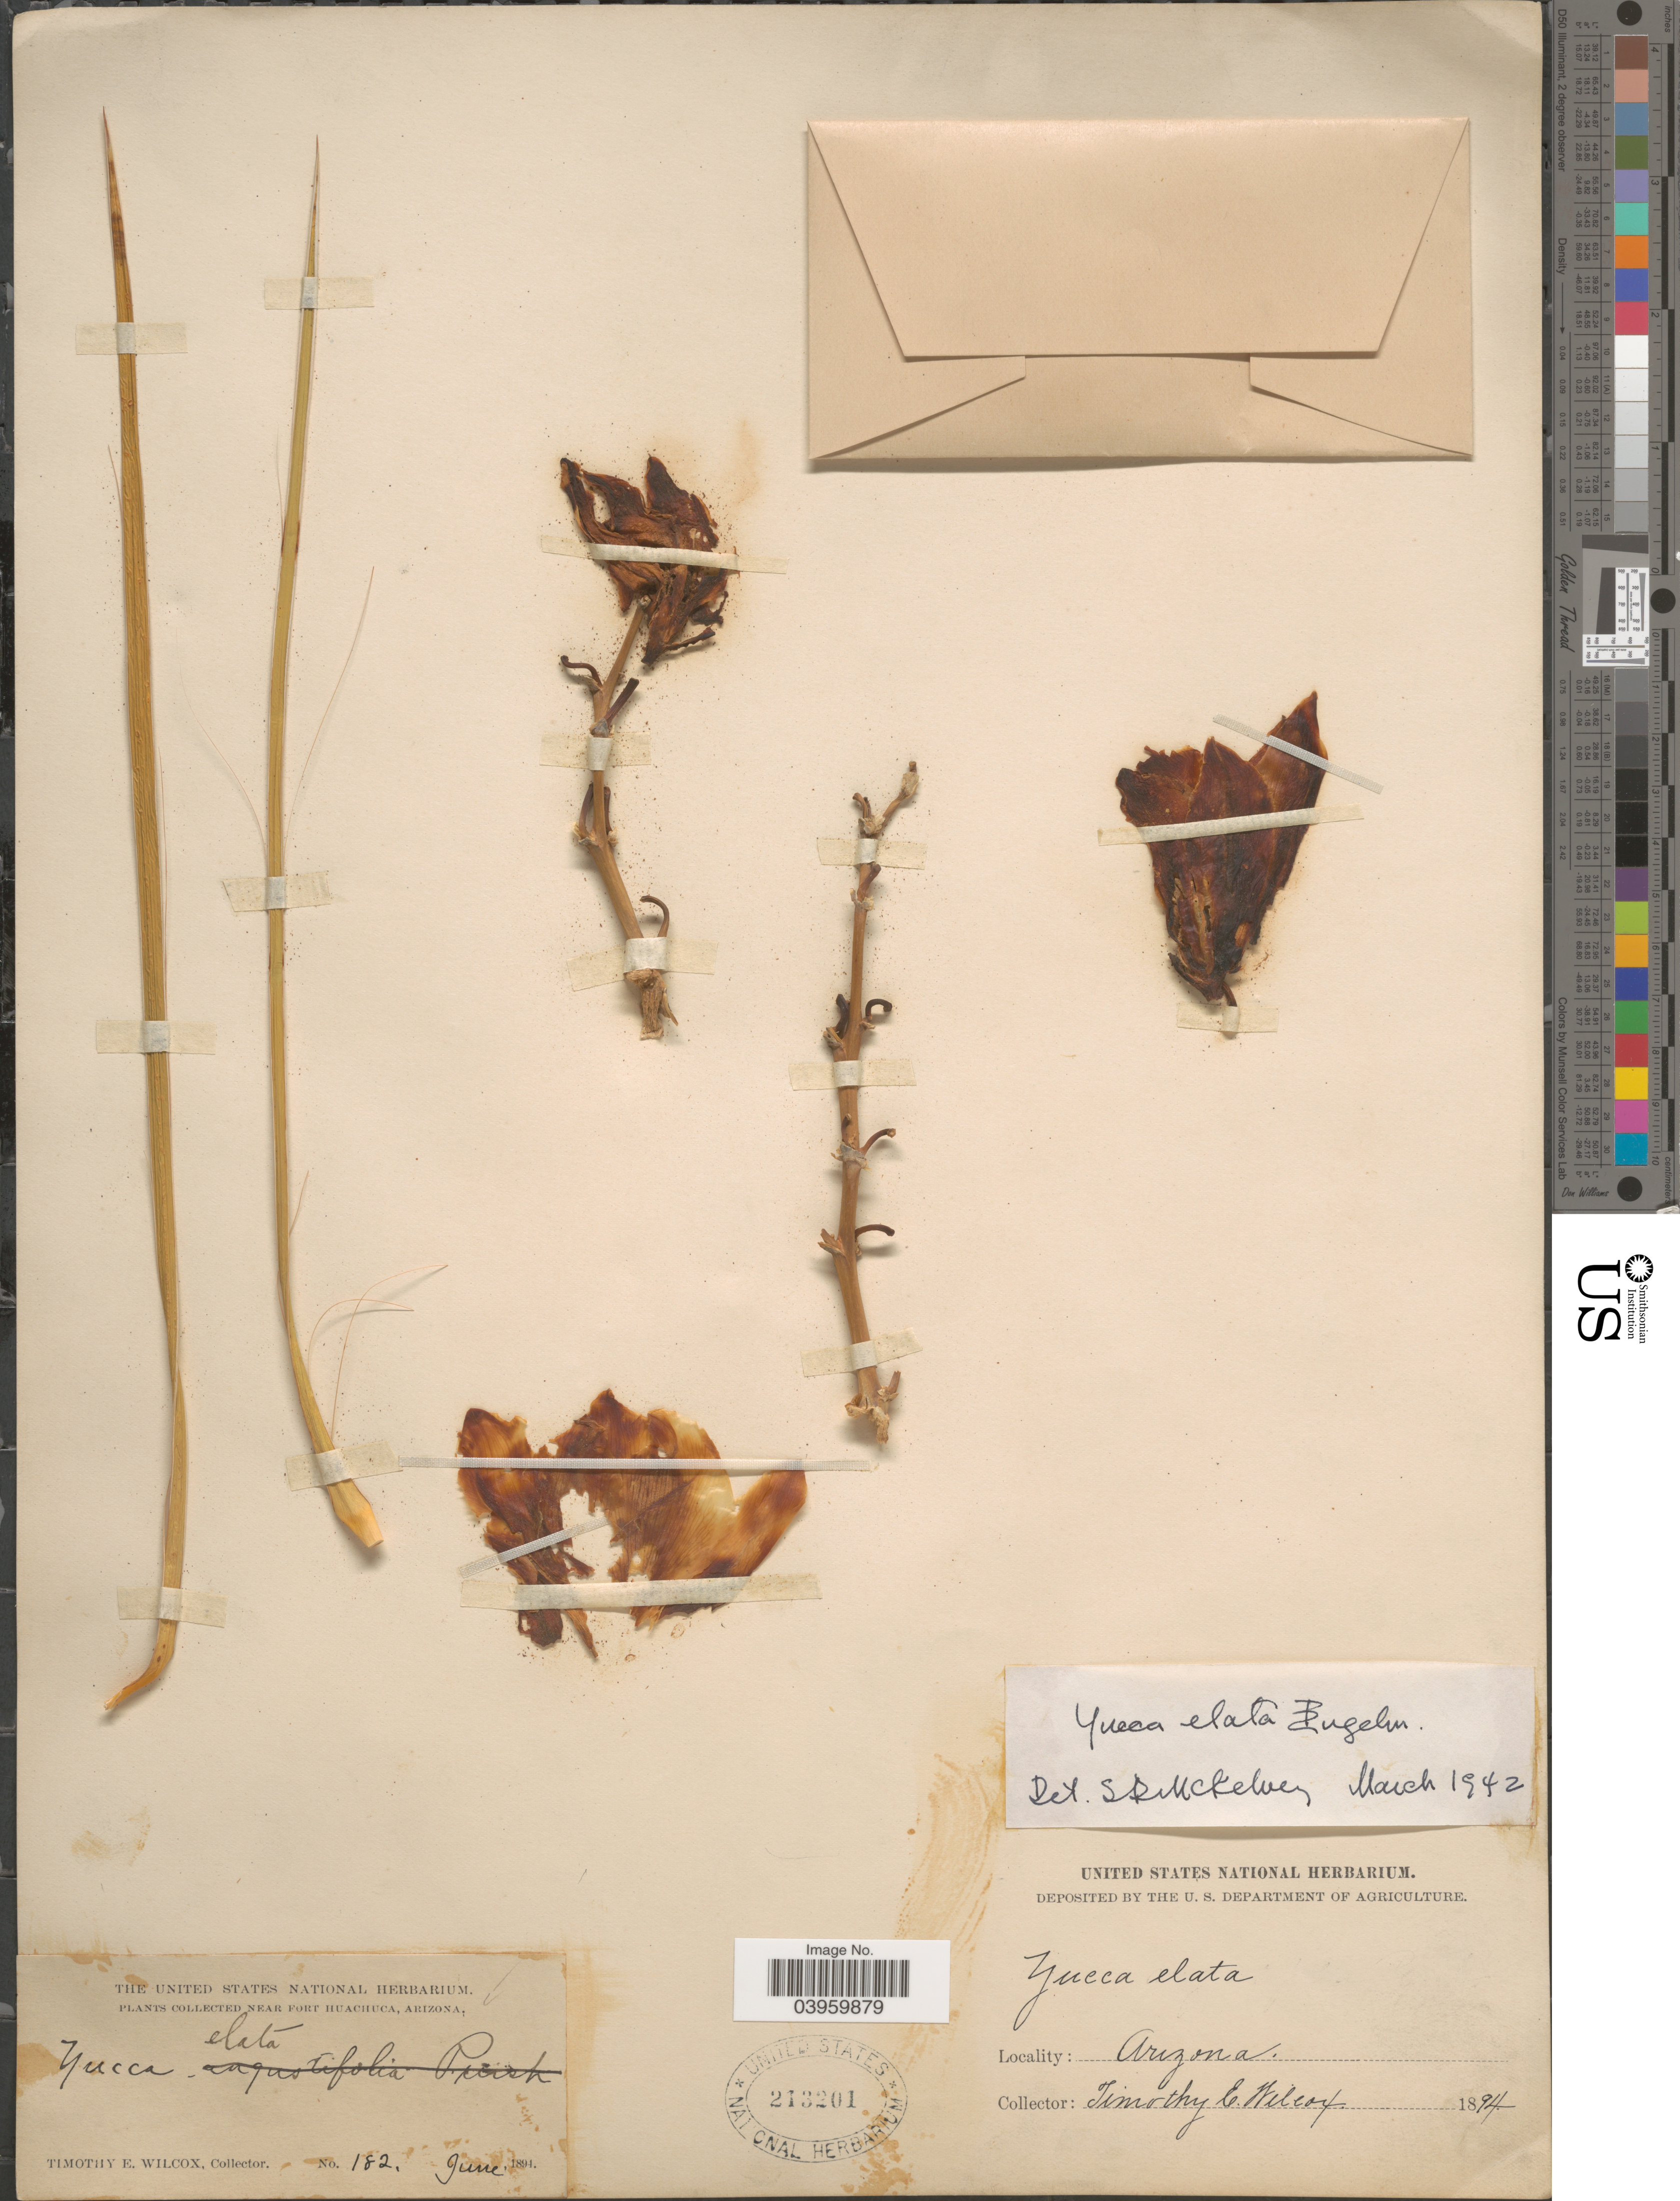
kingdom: Plantae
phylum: Tracheophyta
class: Liliopsida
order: Asparagales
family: Asparagaceae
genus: Yucca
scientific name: Yucca elata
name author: (Engelm.) Engelm.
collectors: T. E. Wilcox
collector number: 182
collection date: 1891-06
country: United States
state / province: Arizona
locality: Near Port Huachuca.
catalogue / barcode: US 213201